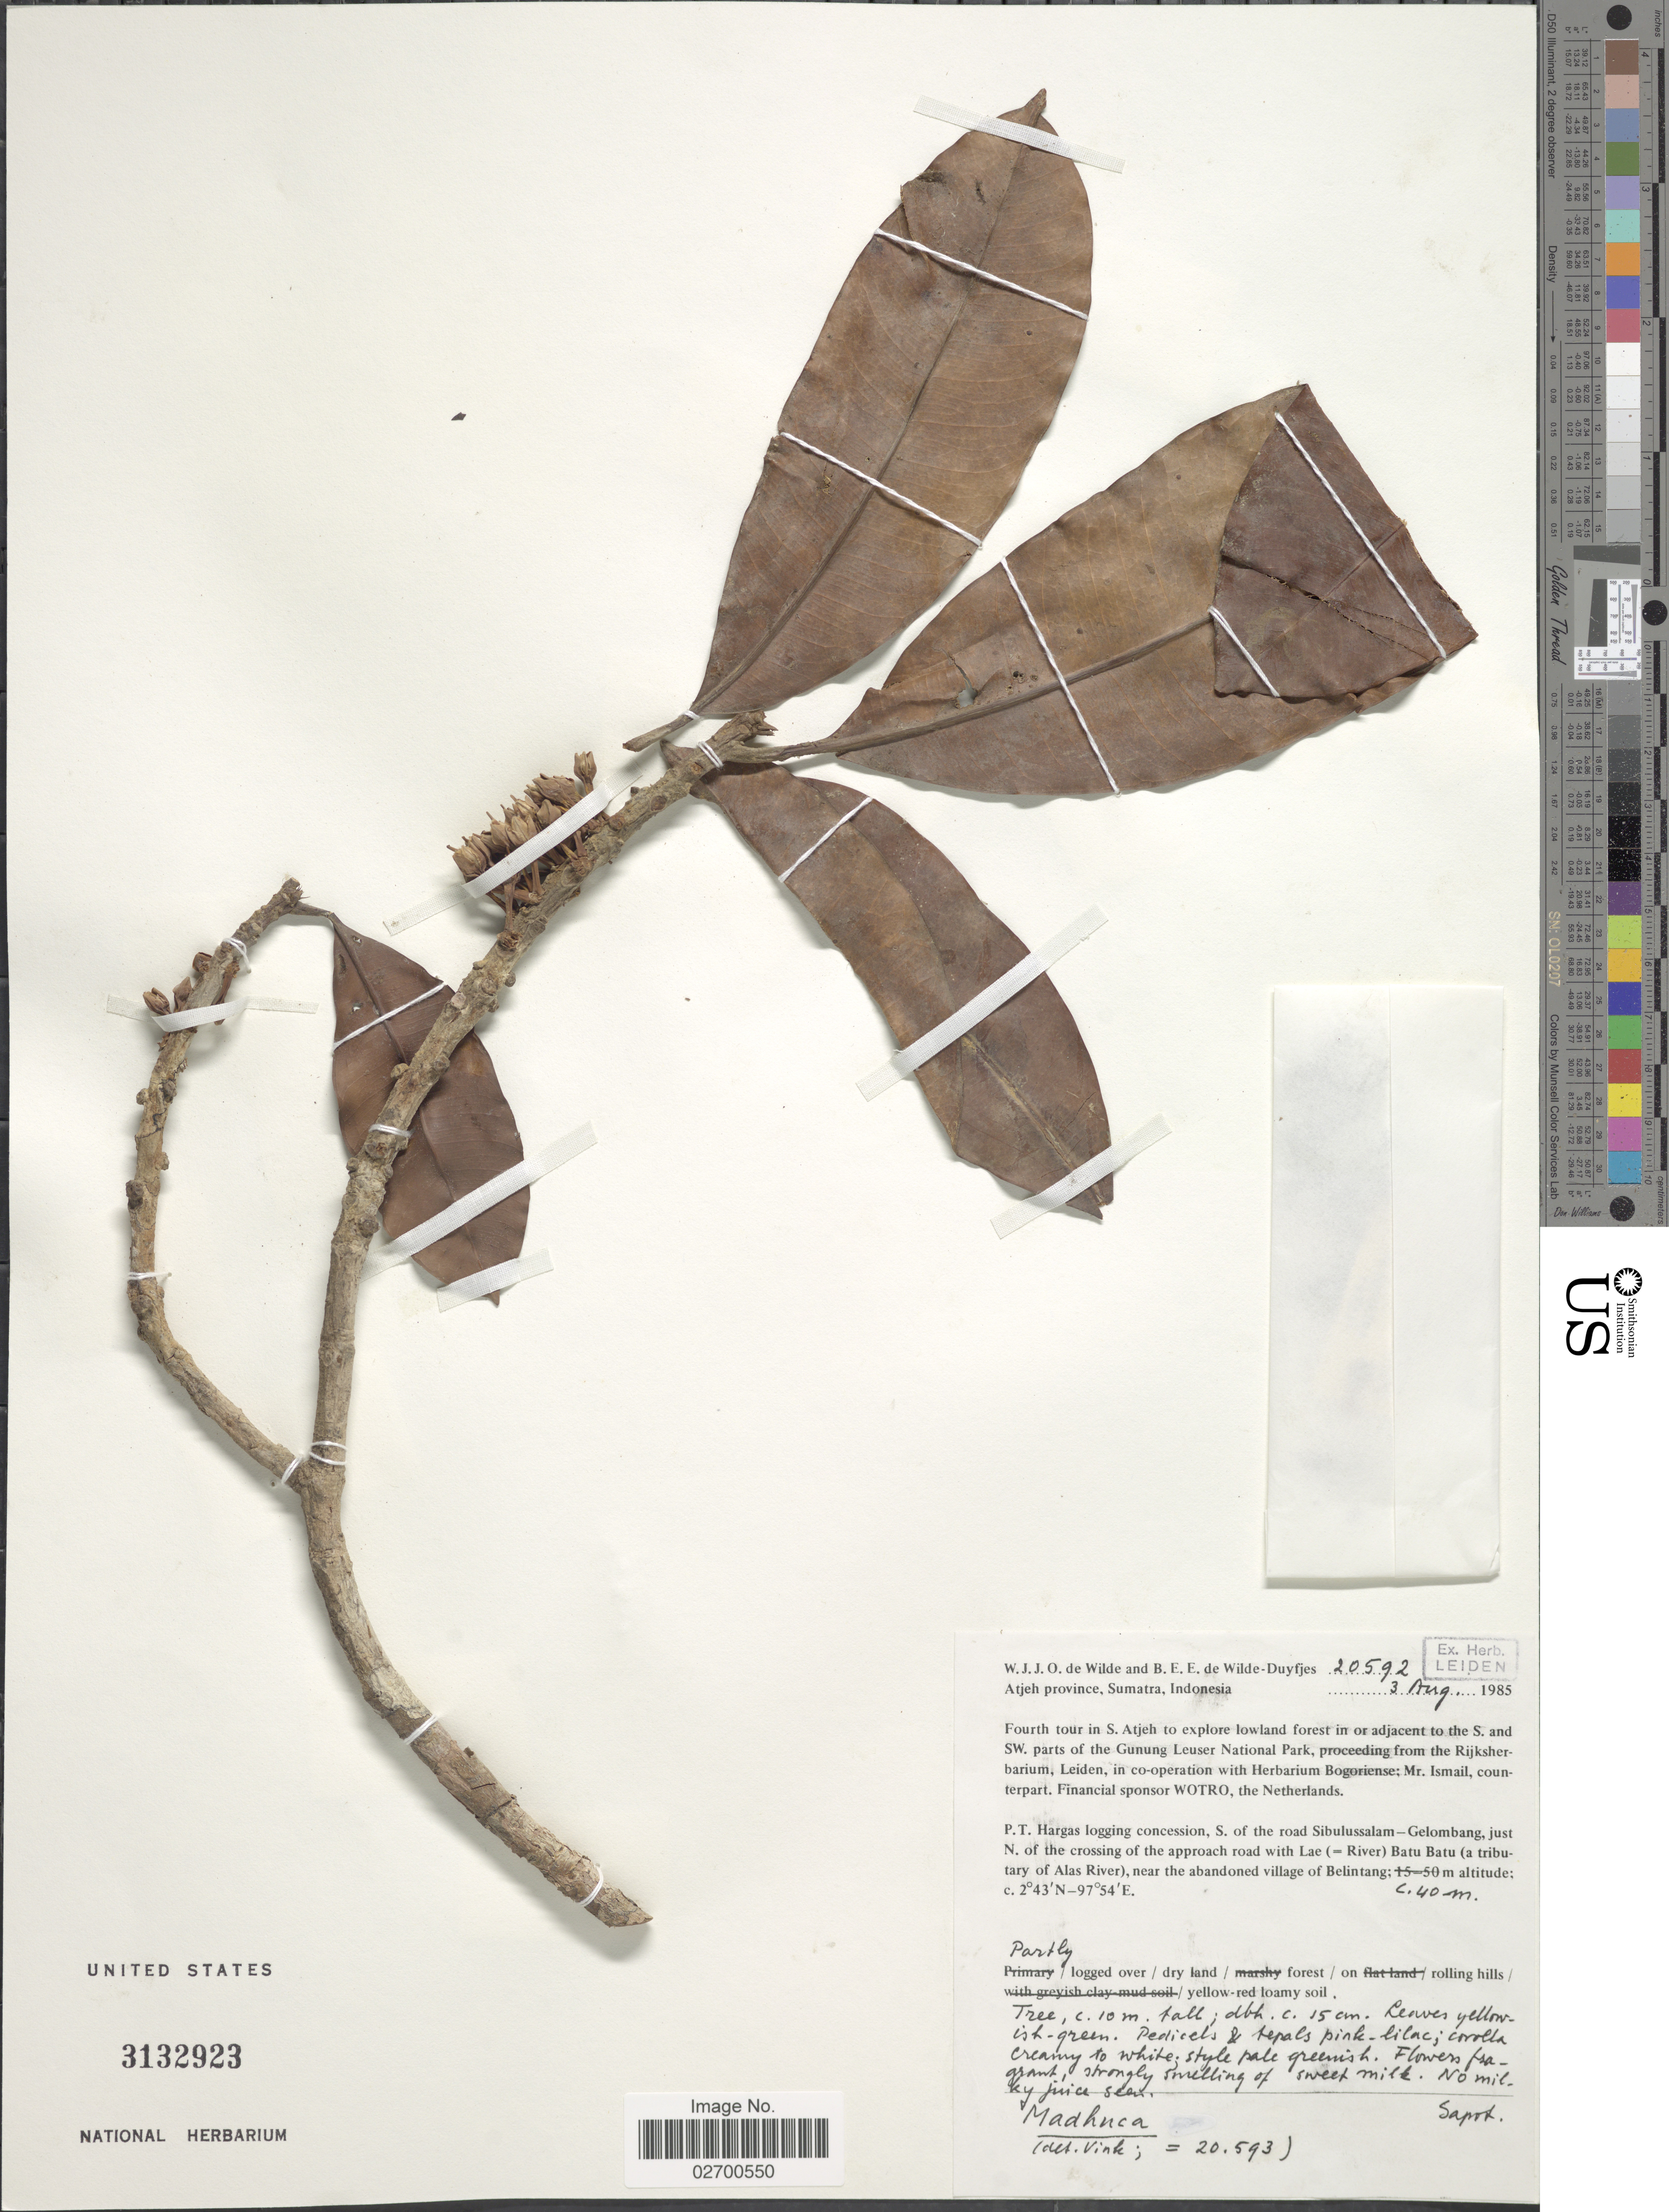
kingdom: Plantae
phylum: Tracheophyta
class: Magnoliopsida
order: Ericales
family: Sapotaceae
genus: Madhuca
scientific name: Madhuca sp.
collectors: W. J. de Wilde & B. E. de Wilde-Duyfjes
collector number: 20592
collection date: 1985-08-03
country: Indonesia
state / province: Sumatra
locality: Atjeh province. P.T. Hargas logging concession, S. of the road Sibulussalam-Gelombang, just N. of the crossing of the approach road with Lae (= River) Batu Batu (a tributary of Alas River), near the abandoned village of Belintang.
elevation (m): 40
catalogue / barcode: US 3132923